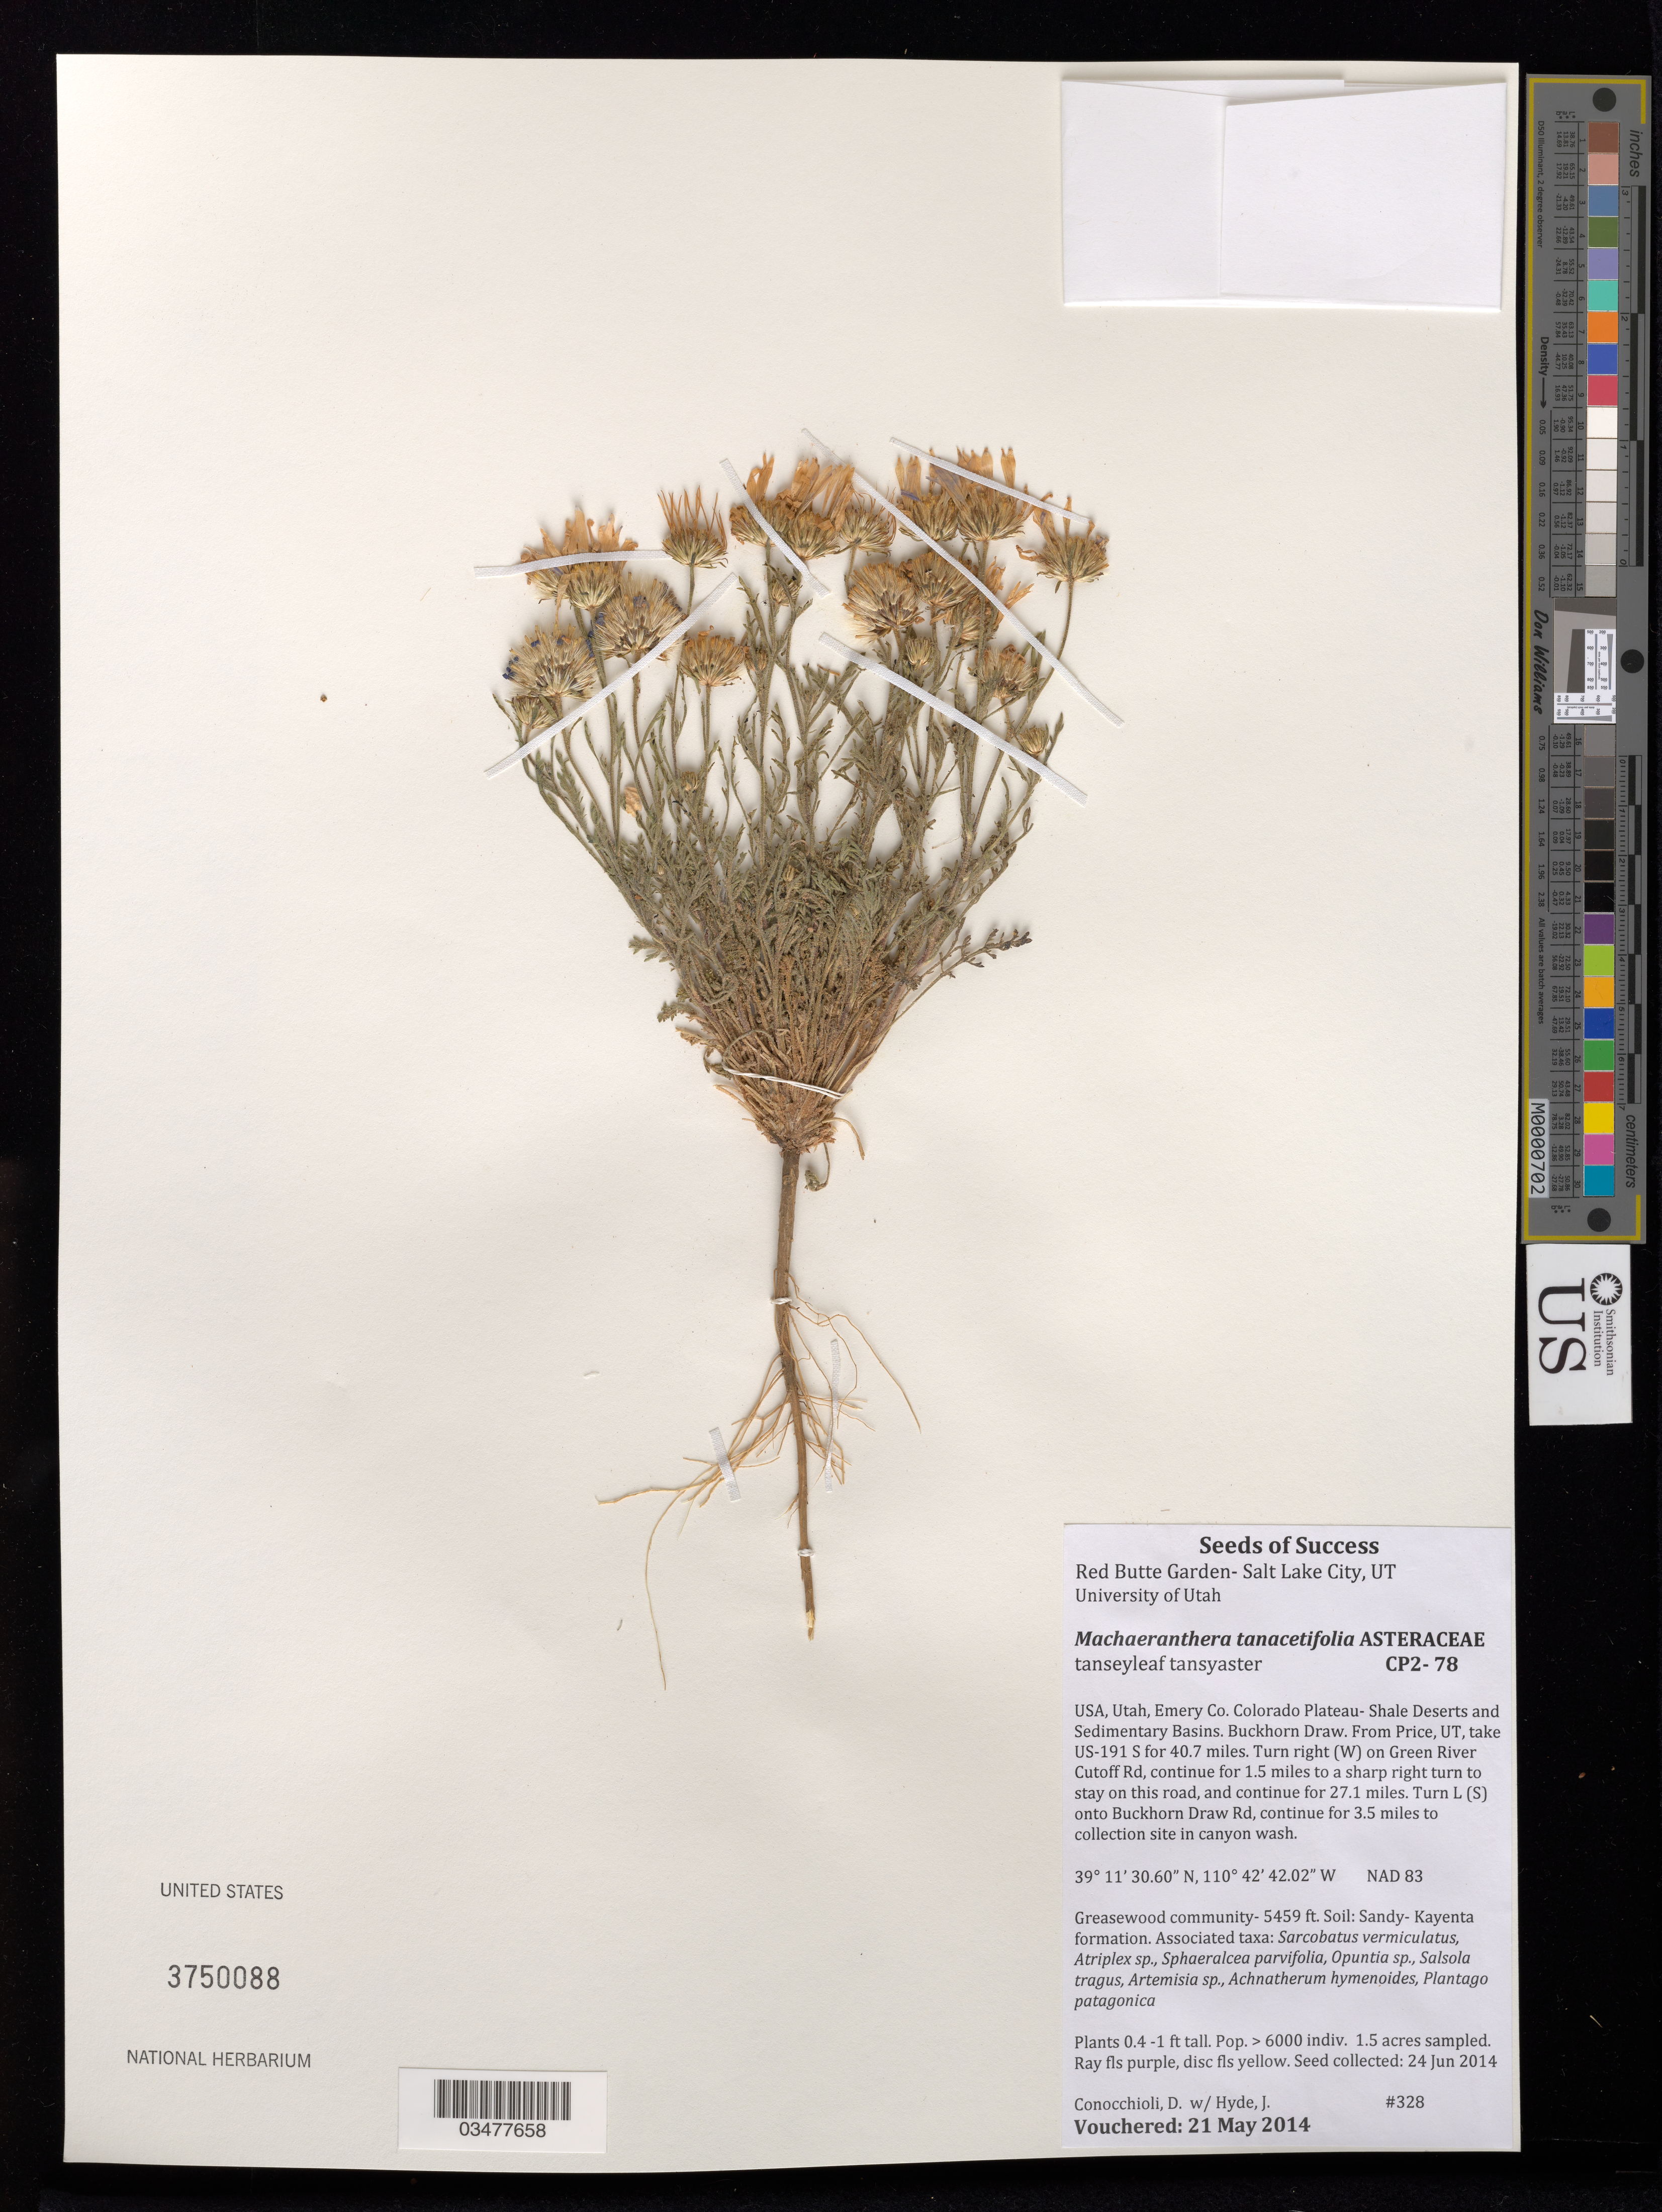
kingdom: Plantae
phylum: Tracheophyta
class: Magnoliopsida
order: Asterales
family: Asteraceae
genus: Machaeranthera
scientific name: Machaeranthera tanacetifolia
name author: (Kunth) Nees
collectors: D. Conocchioli & J. Hyde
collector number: CP2-78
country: United States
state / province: Utah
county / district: Emery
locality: Buckhorn Draw.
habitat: Greasewood community. Soil: sandy-Kayenta formation. With Opuntia sp., Salosa tragus, Artemisia sp., etc.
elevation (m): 1664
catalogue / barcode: US 3750088